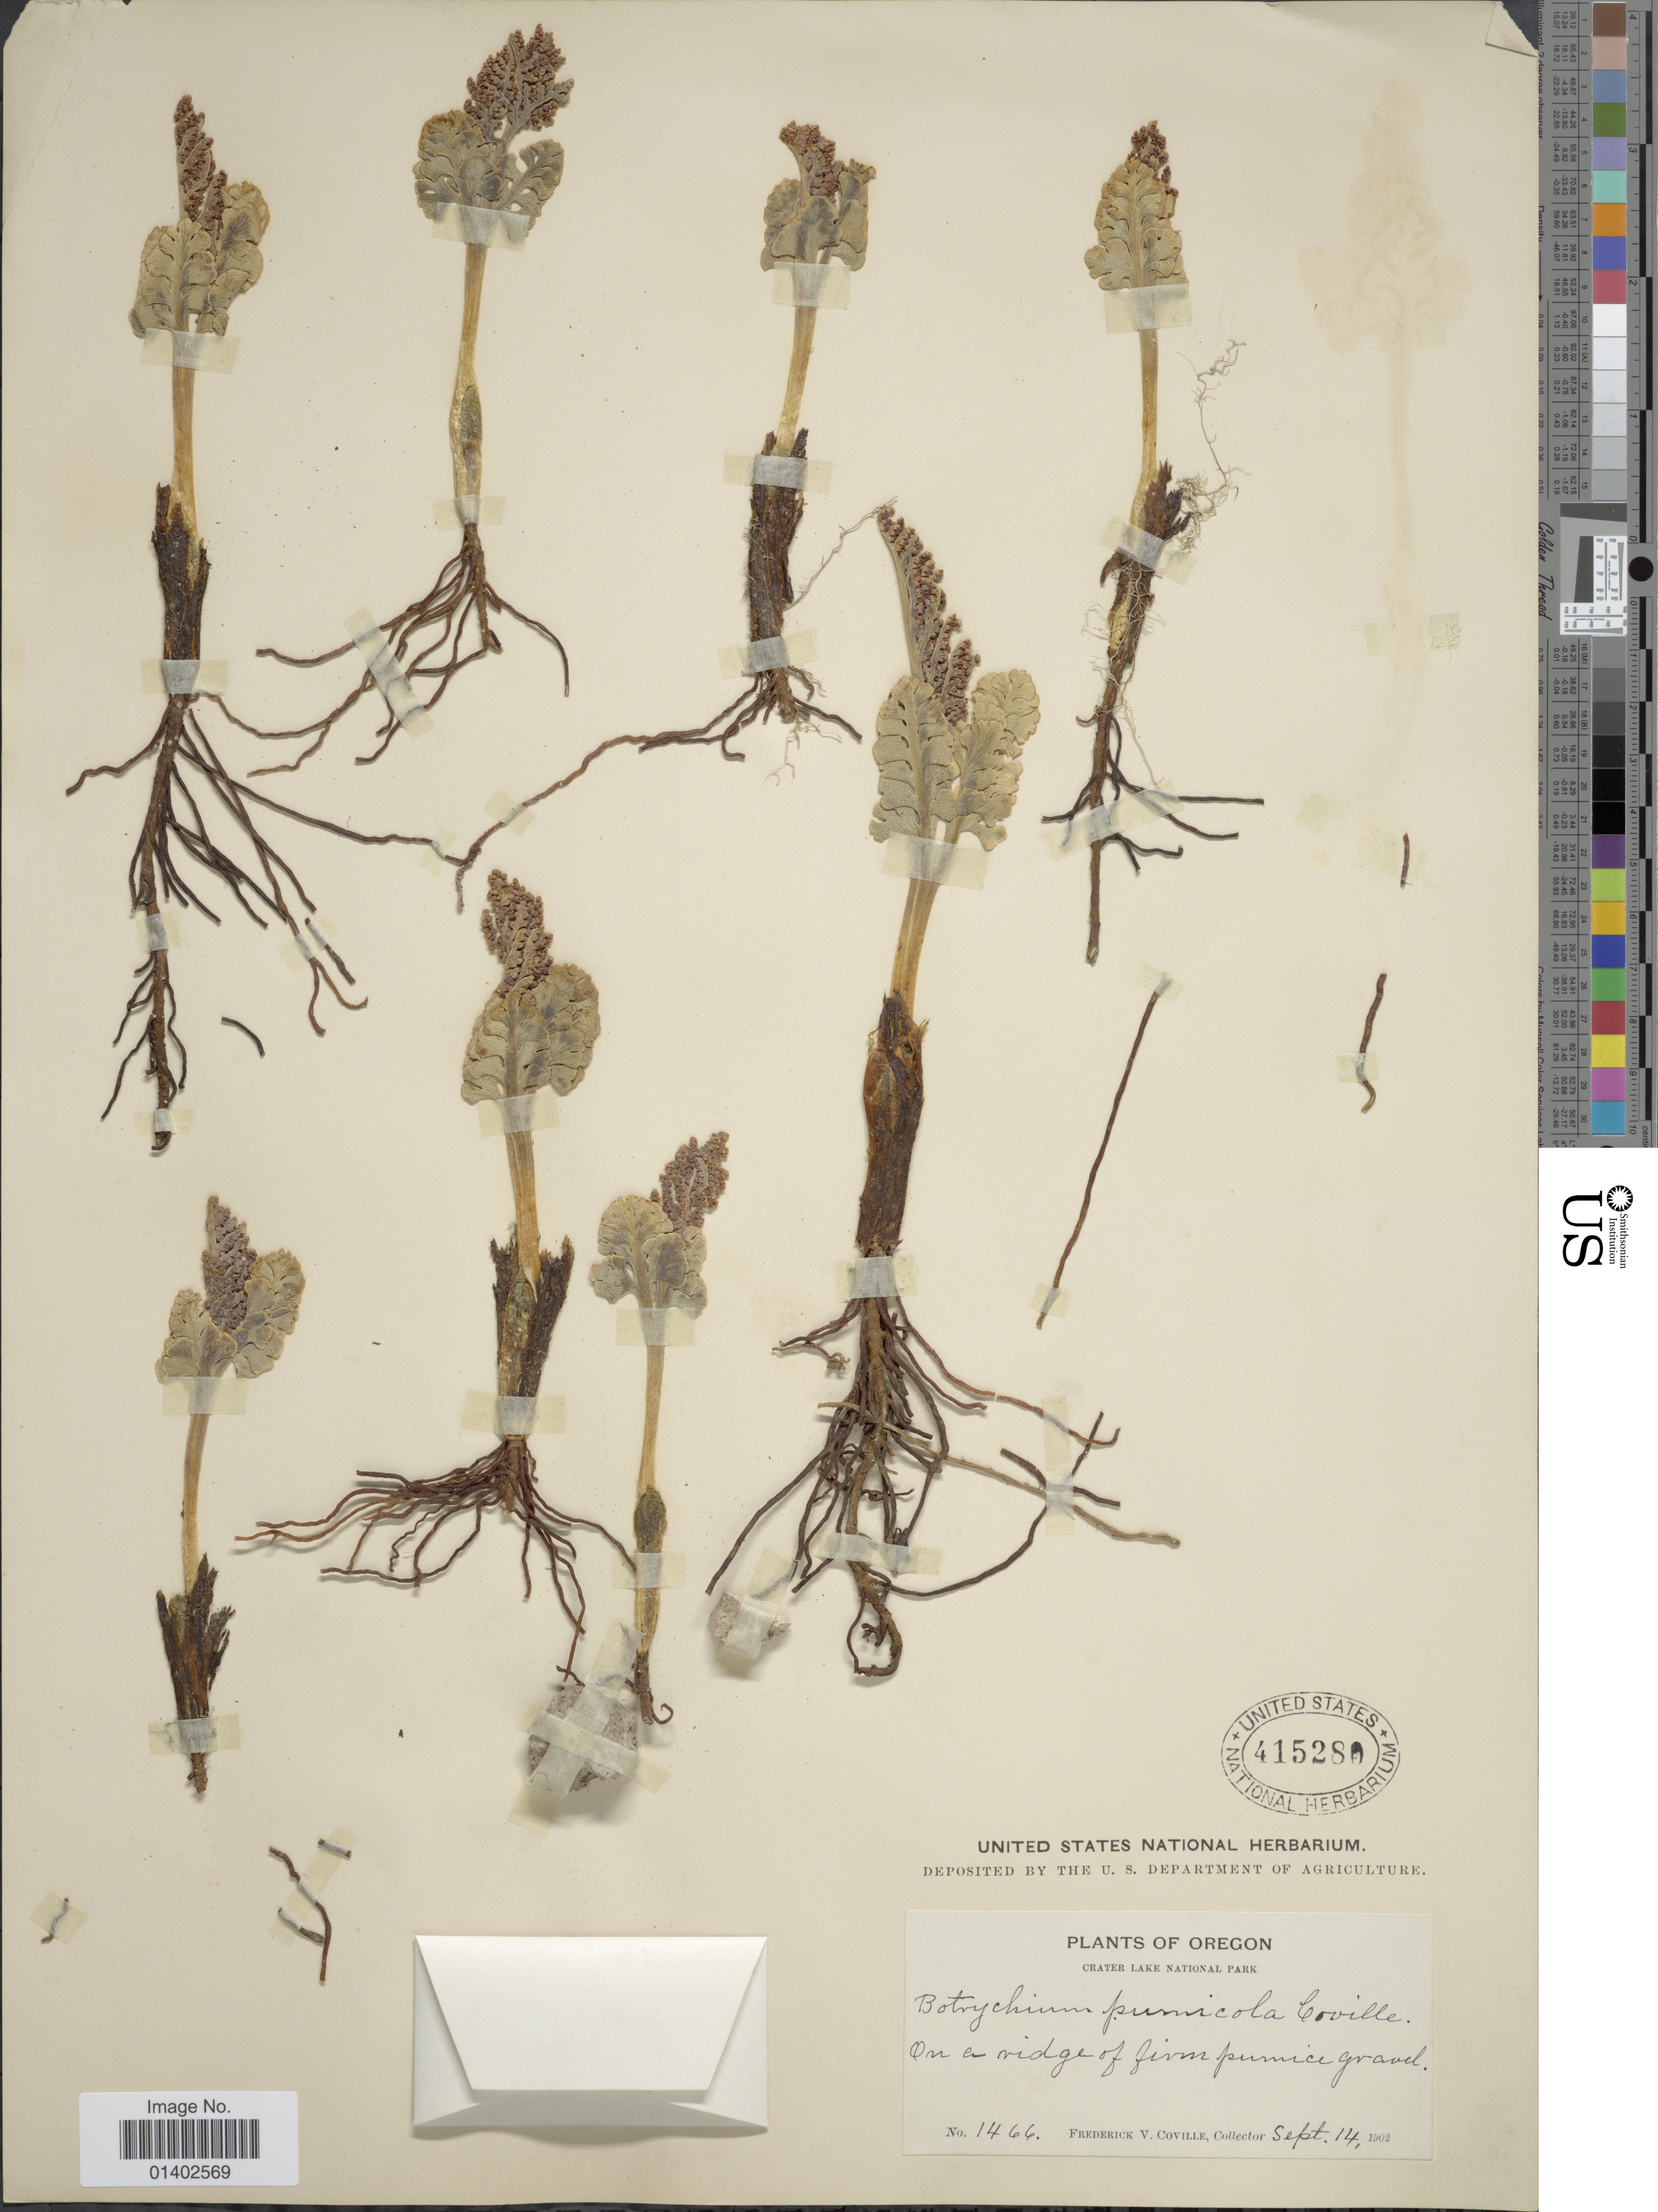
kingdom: Plantae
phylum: Tracheophyta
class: Polypodiopsida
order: Ophioglossales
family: Ophioglossaceae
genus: Botrychium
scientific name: Botrychium pumicola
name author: Coville ex Underw.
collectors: F. V. Coville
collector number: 1466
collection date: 1902-09-14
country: United States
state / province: Oregon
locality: Crater Lake National Park, On a ridge of firm purnice gravel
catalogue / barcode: US 415280